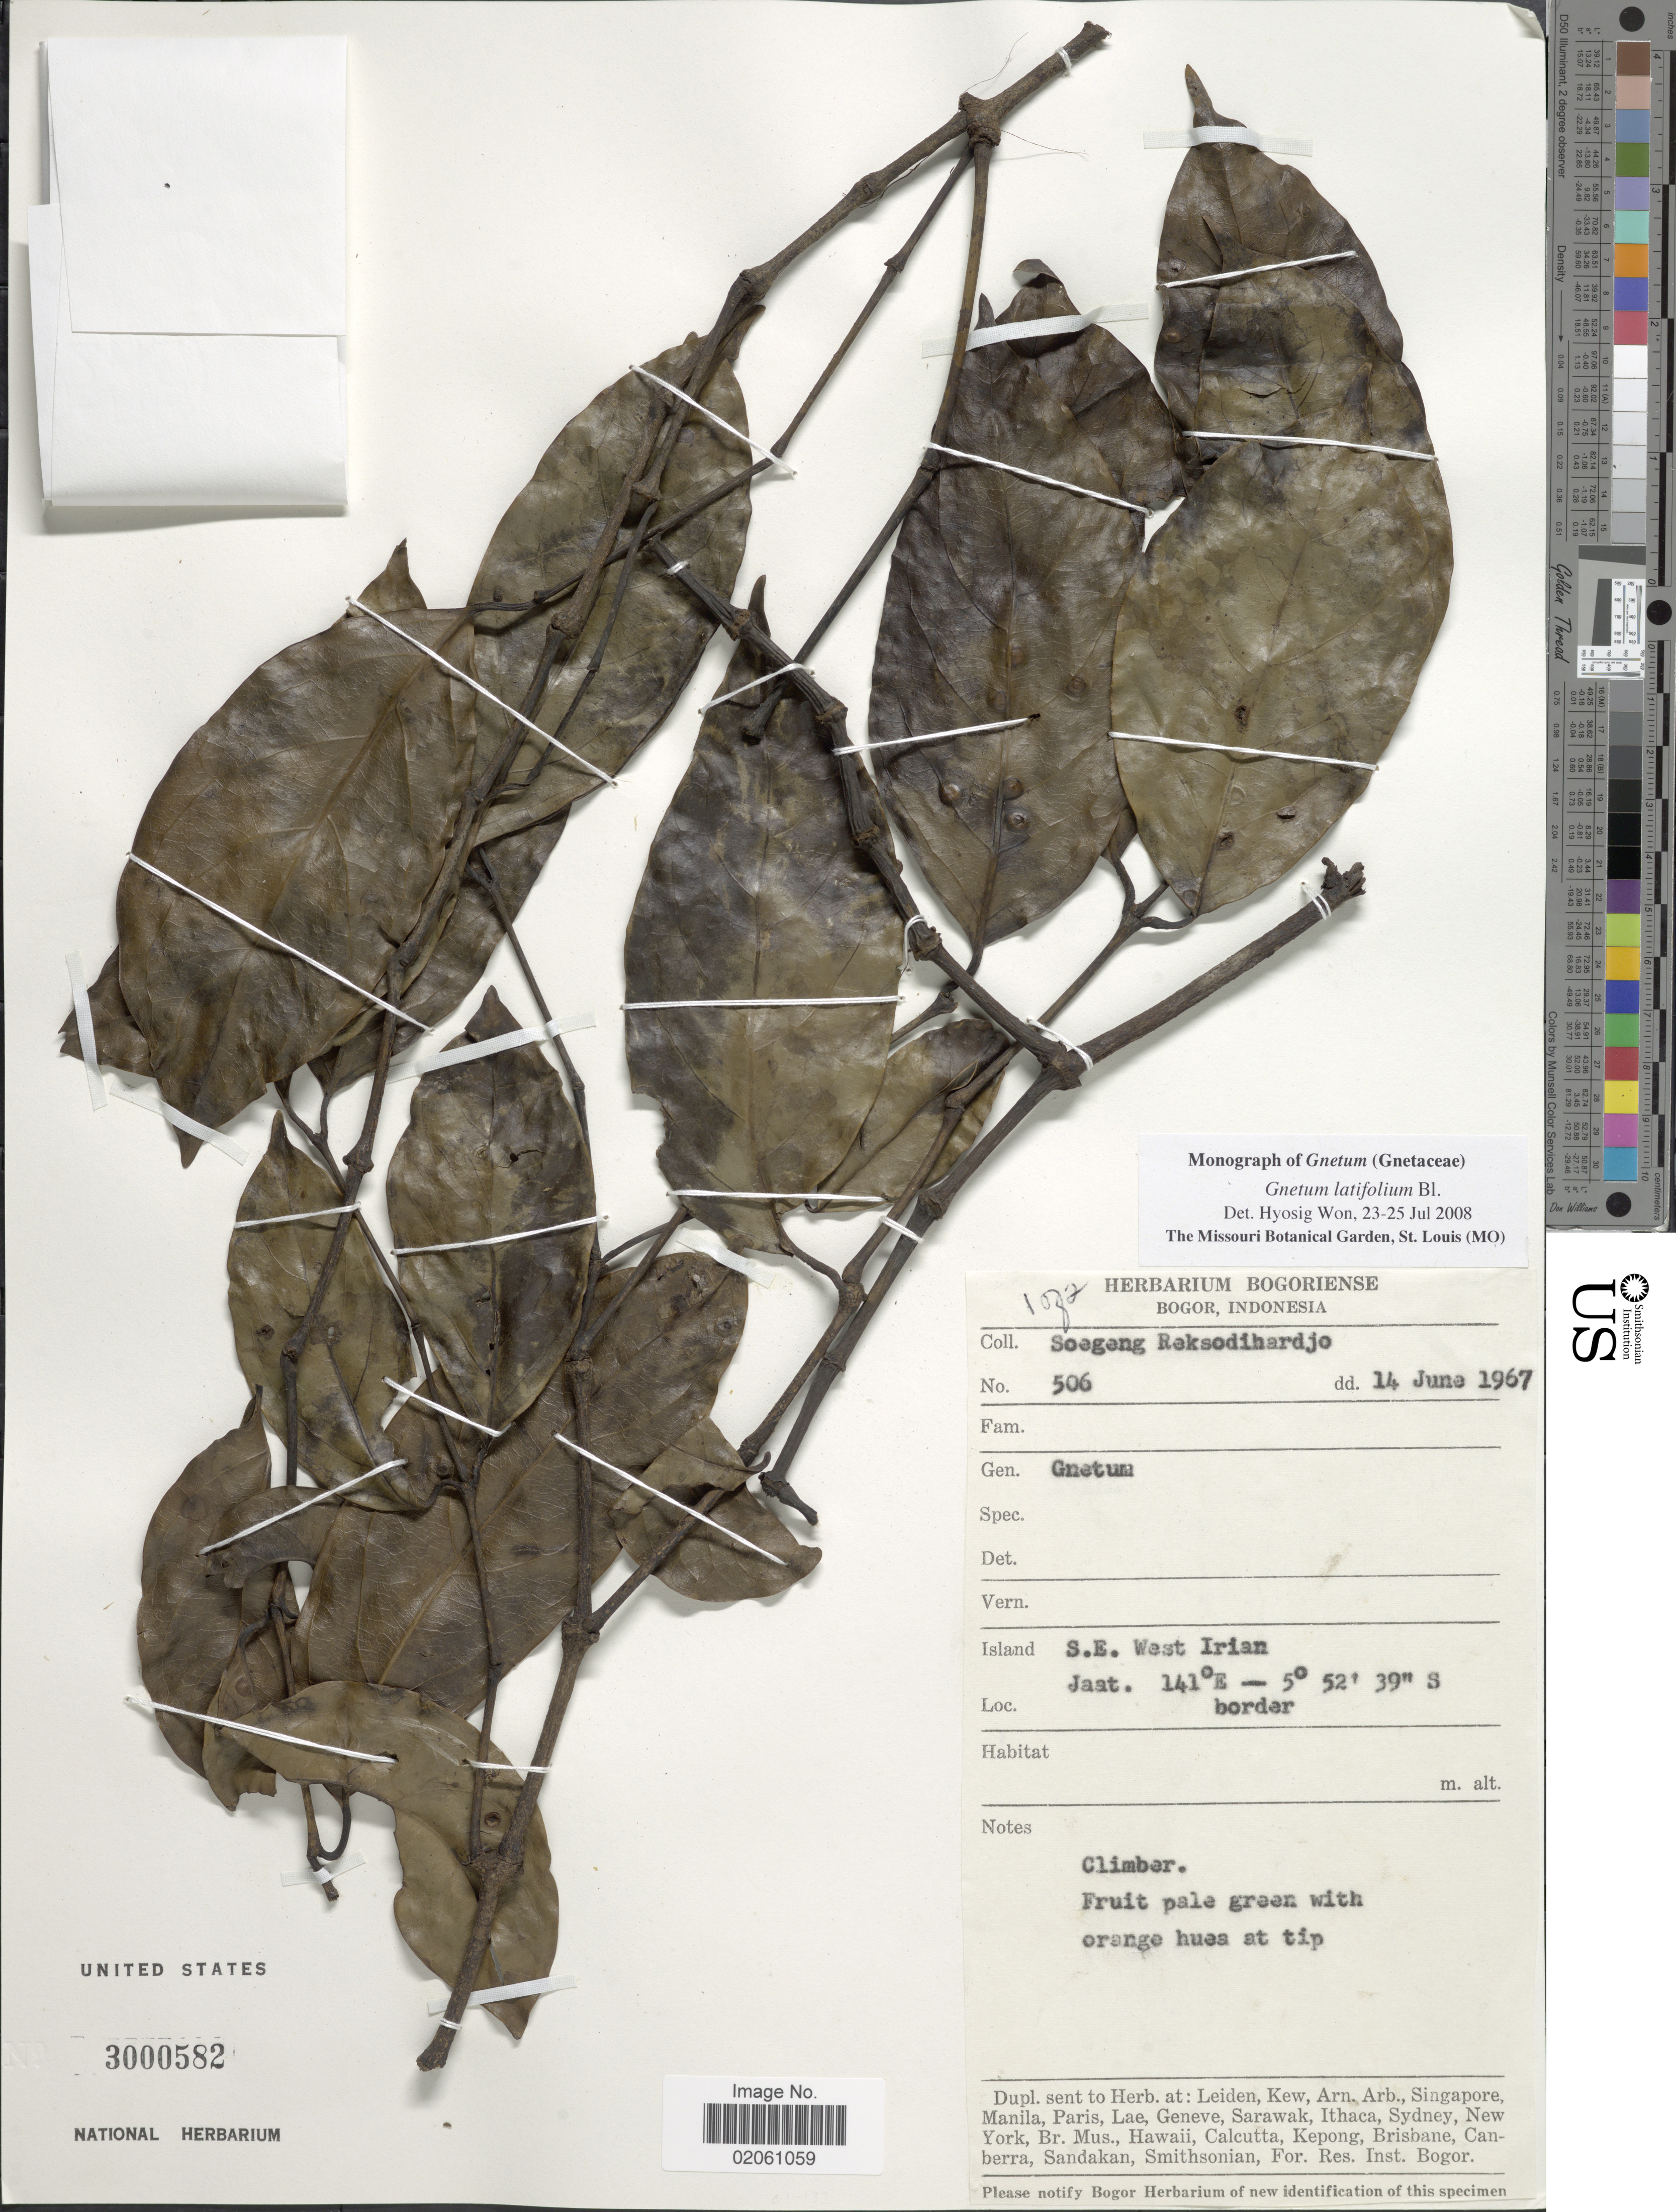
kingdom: Plantae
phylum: Tracheophyta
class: Gnetopsida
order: Gnetales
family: Gnetaceae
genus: Gnetum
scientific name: Gnetum latifolium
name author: Blume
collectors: S. Reksodihardjo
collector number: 506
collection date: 1967-06-14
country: Indonesia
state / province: Papua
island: New Guinea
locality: Island S.E. West Irian Jaat. border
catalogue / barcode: US 3000582